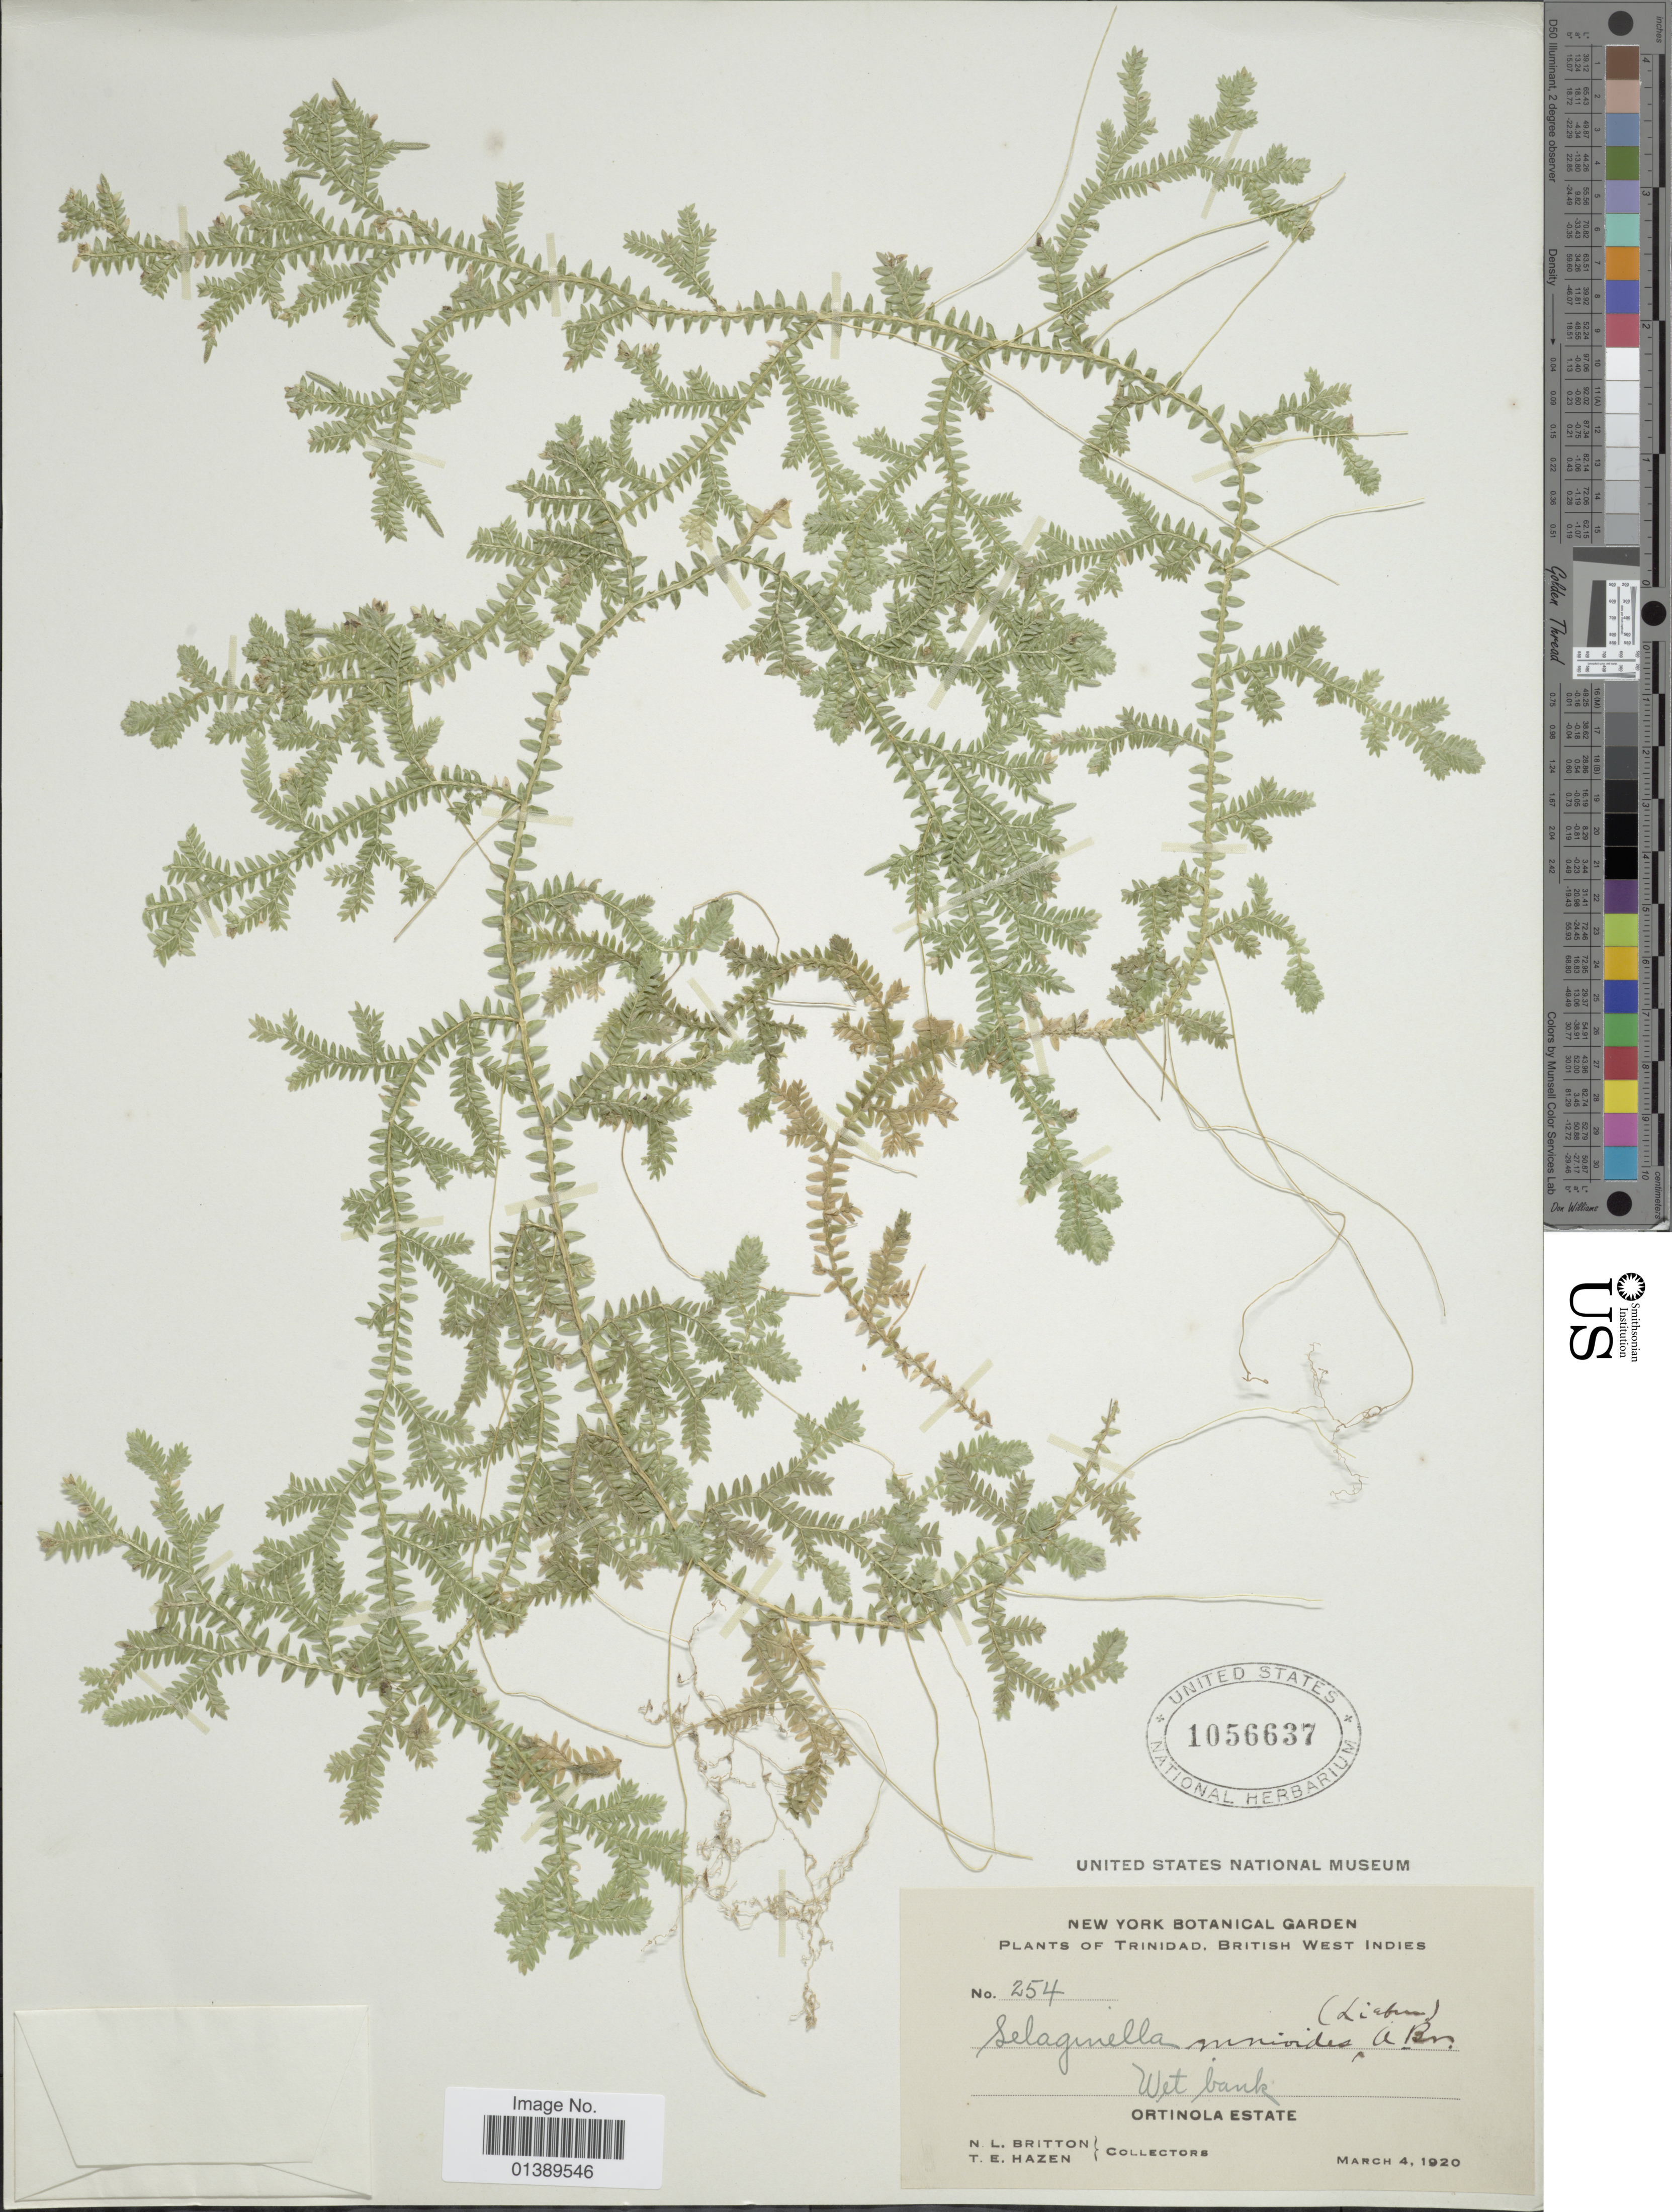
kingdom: Plantae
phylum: Tracheophyta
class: Lycopodiopsida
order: Selaginellales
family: Selaginellaceae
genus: Selaginella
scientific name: Selaginella diffusa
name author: (C. Presl) Spring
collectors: N. Britton & T. E. Hazen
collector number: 254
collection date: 1920-03-04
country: Trinidad and Tobago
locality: Trinidad, British West Indies, Ortinola Estate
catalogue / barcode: US 1056637